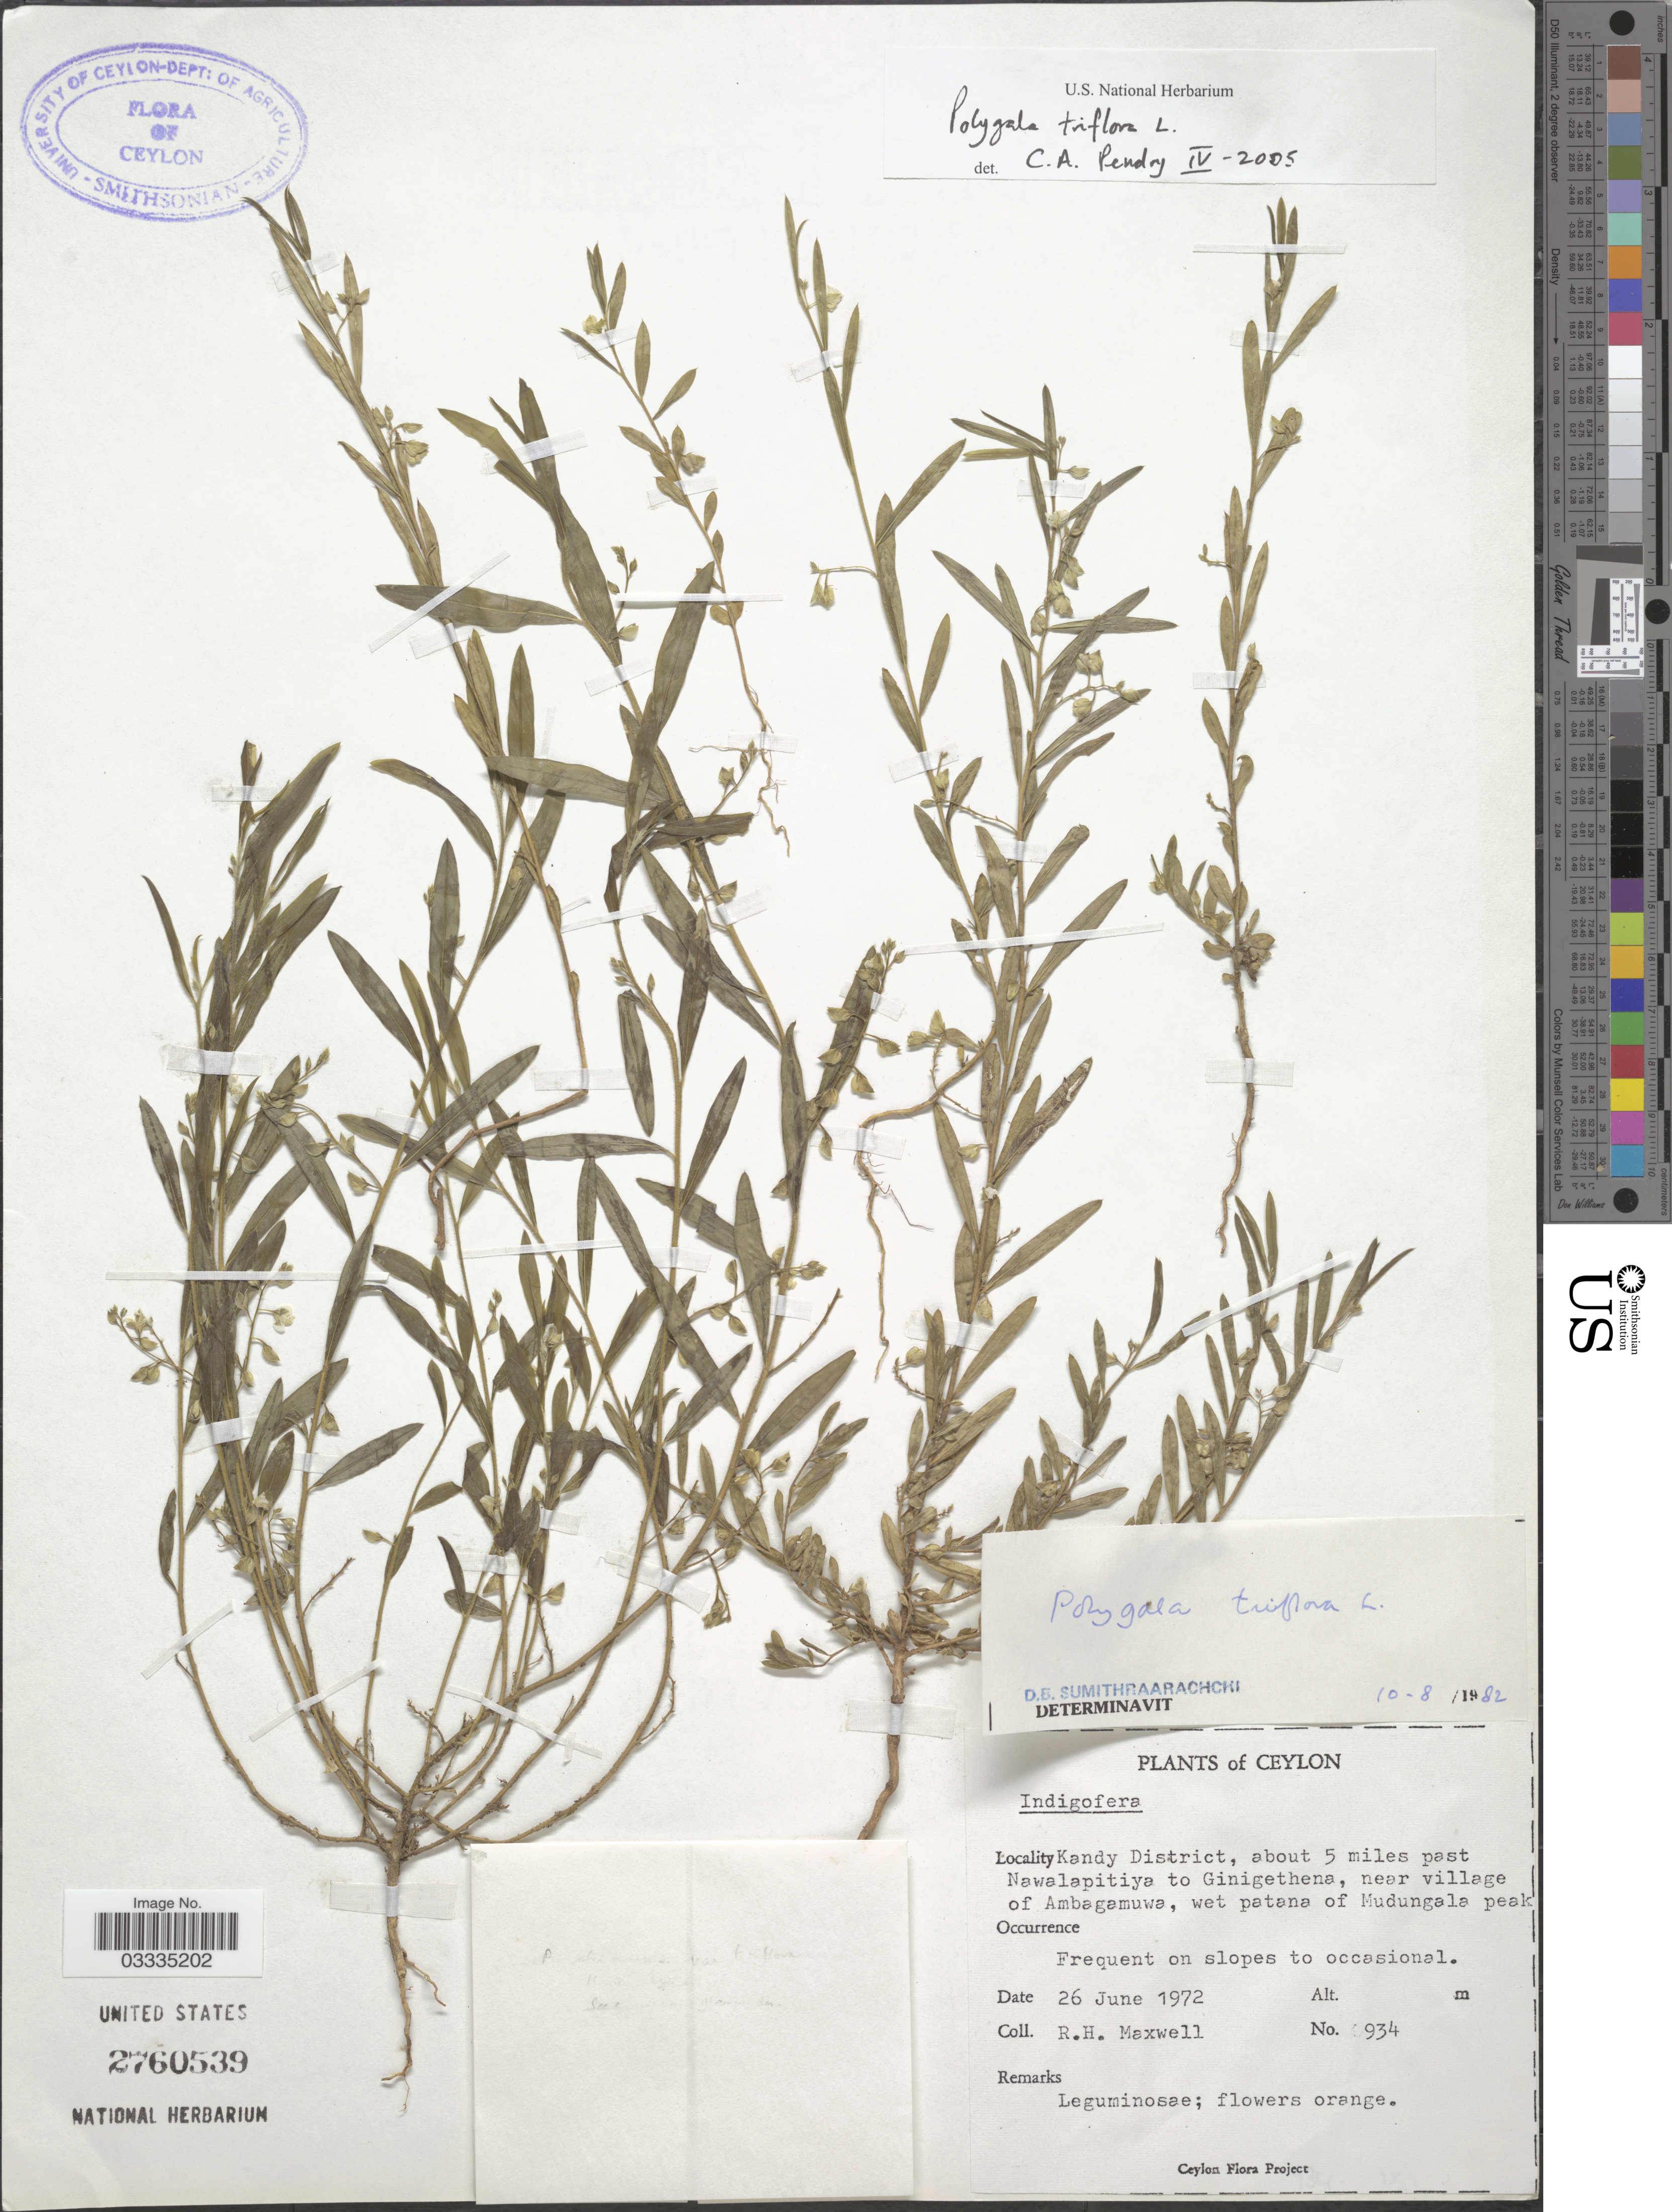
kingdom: Plantae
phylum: Tracheophyta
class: Magnoliopsida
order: Fabales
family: Polygalaceae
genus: Polygala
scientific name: Polygala triflora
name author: L.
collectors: R. Maxwell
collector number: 934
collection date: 1972-06-26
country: Sri Lanka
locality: Ceylon. Kandy District, about 5 miles past Nawalapitiya to Ginigethena, near village of Ambagamuwa, west patana of Mudungala peak.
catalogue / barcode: US 2760539